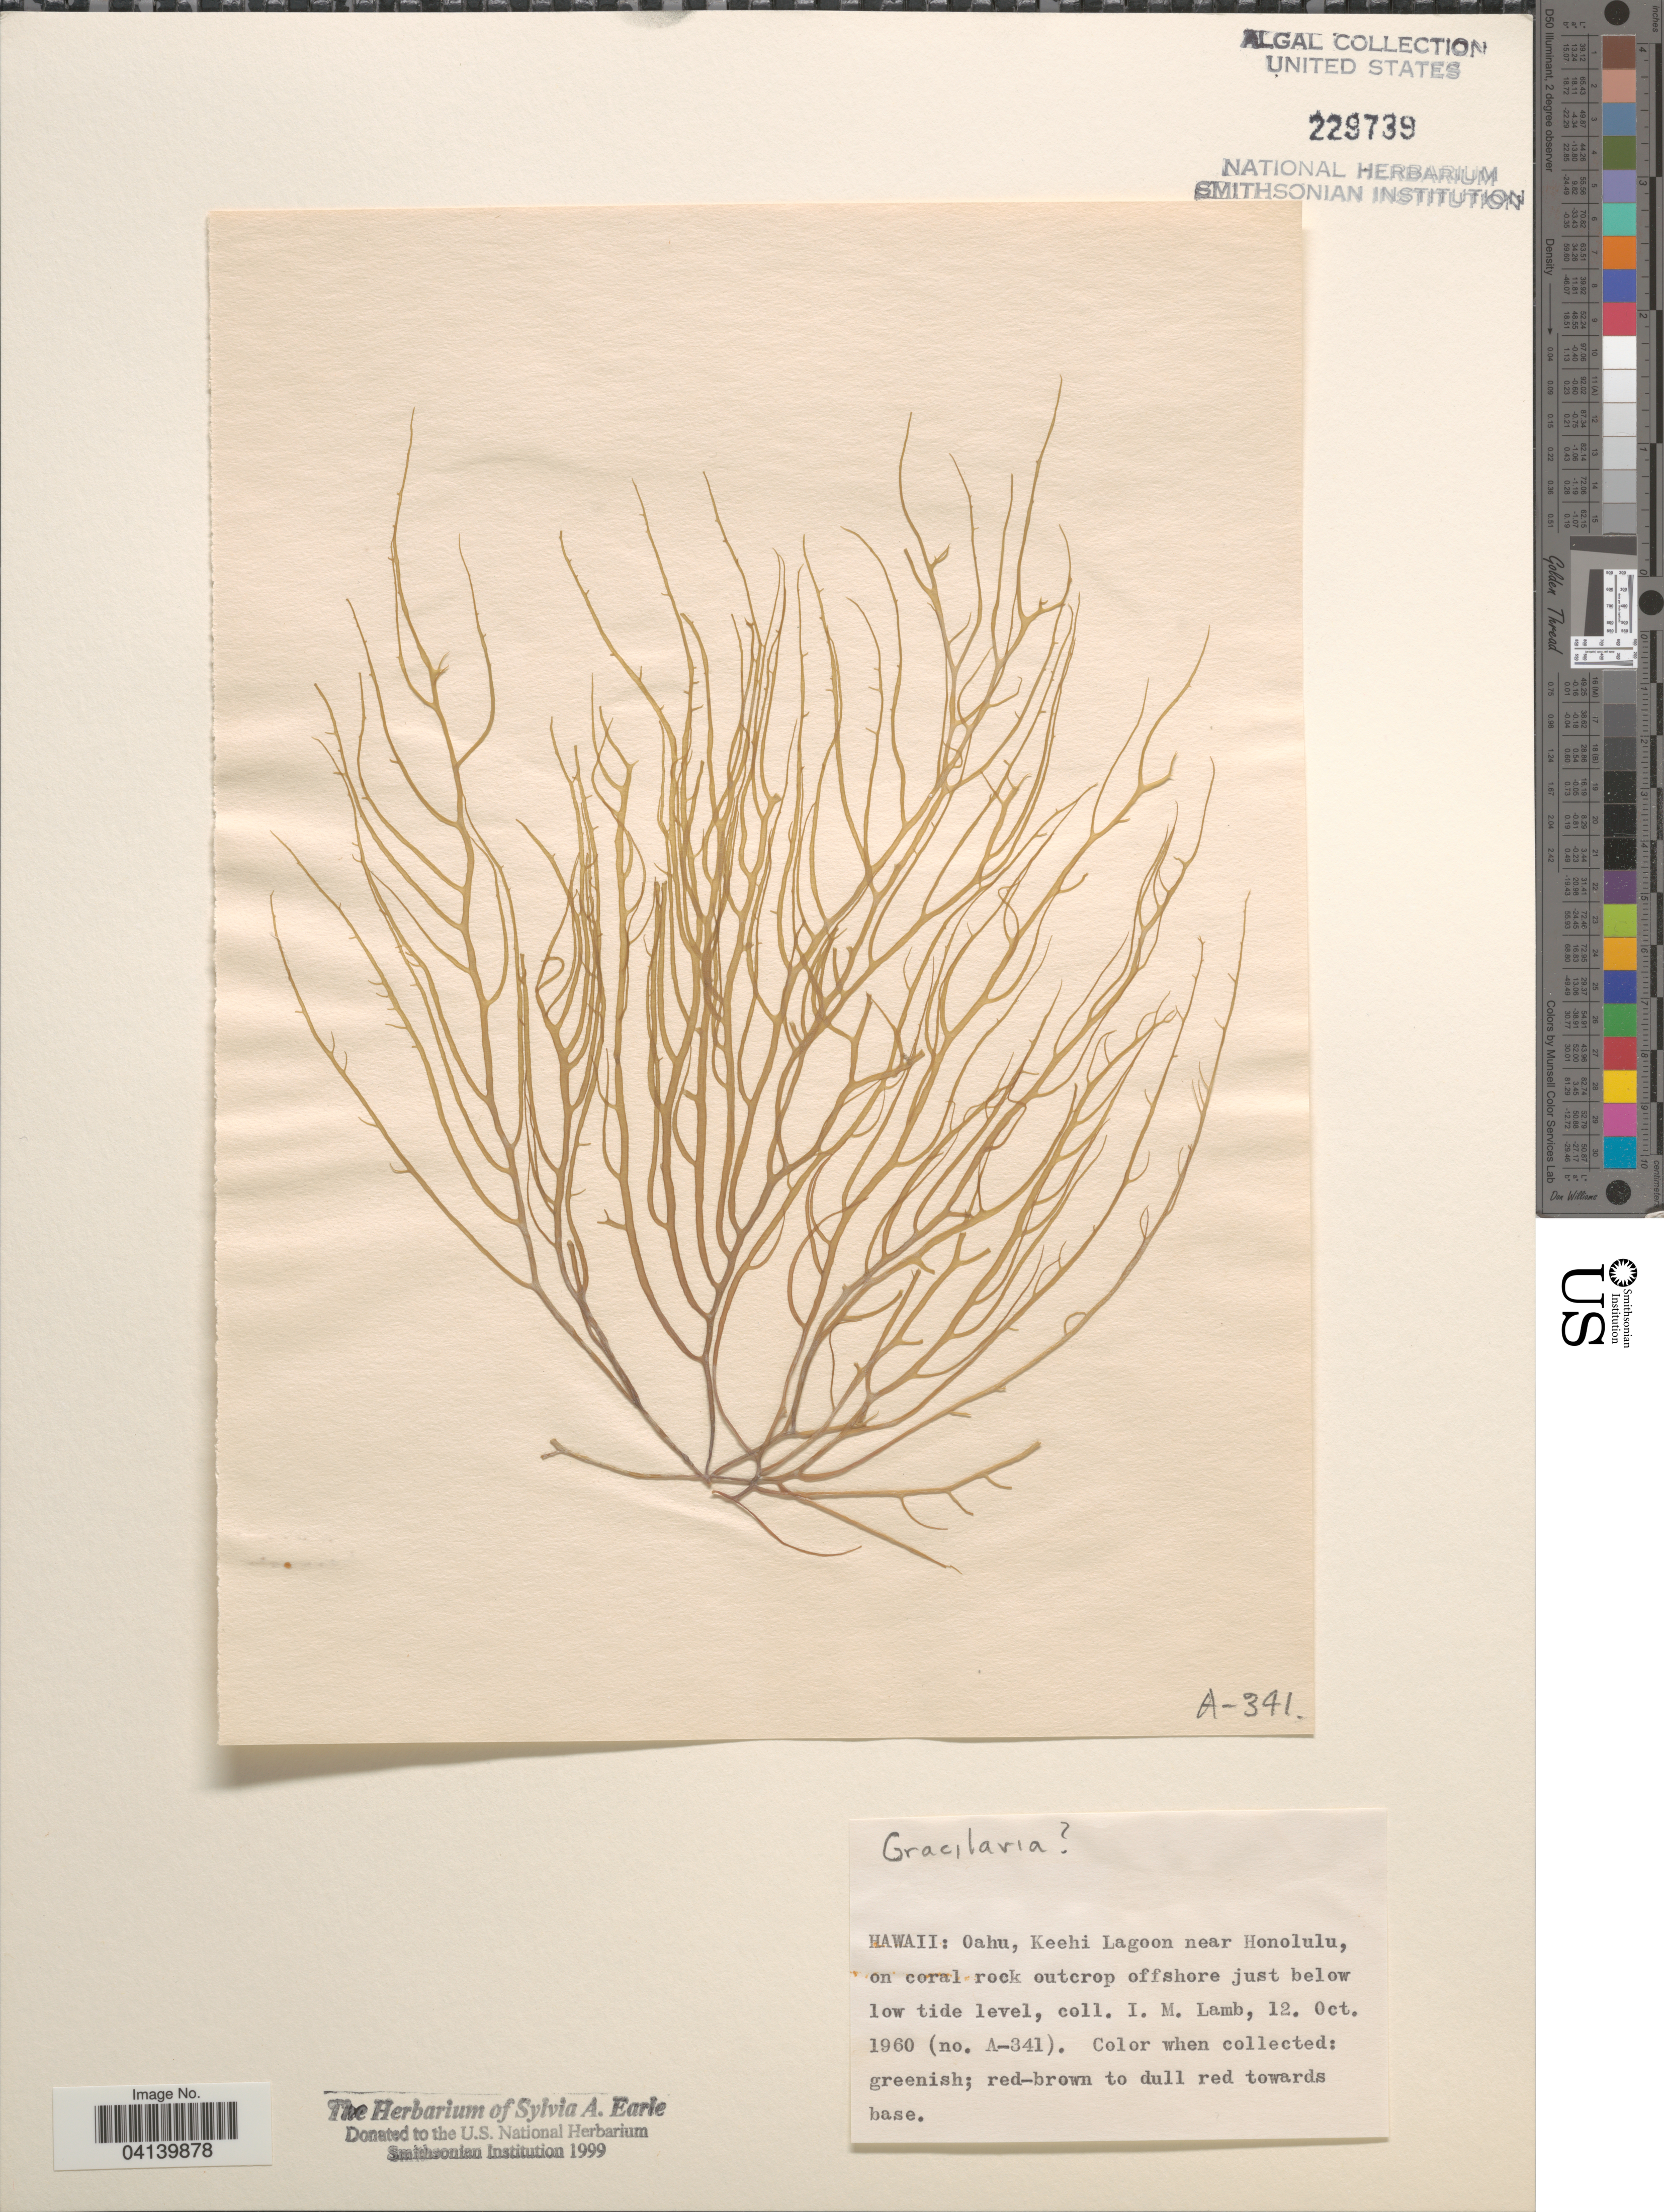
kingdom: Plantae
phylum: Rhodophyta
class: Florideophyceae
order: Gracilariales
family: Gracilariaceae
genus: Gracilaria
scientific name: Gracilaria sp.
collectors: I. M. Lamb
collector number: A-341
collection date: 1960-10-12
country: United States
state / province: Hawaii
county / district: Honolulu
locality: Oahu, Keehi Lagoon near Honolulu, on coral rock outcrop offshore just below low tide level.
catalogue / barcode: US 229739